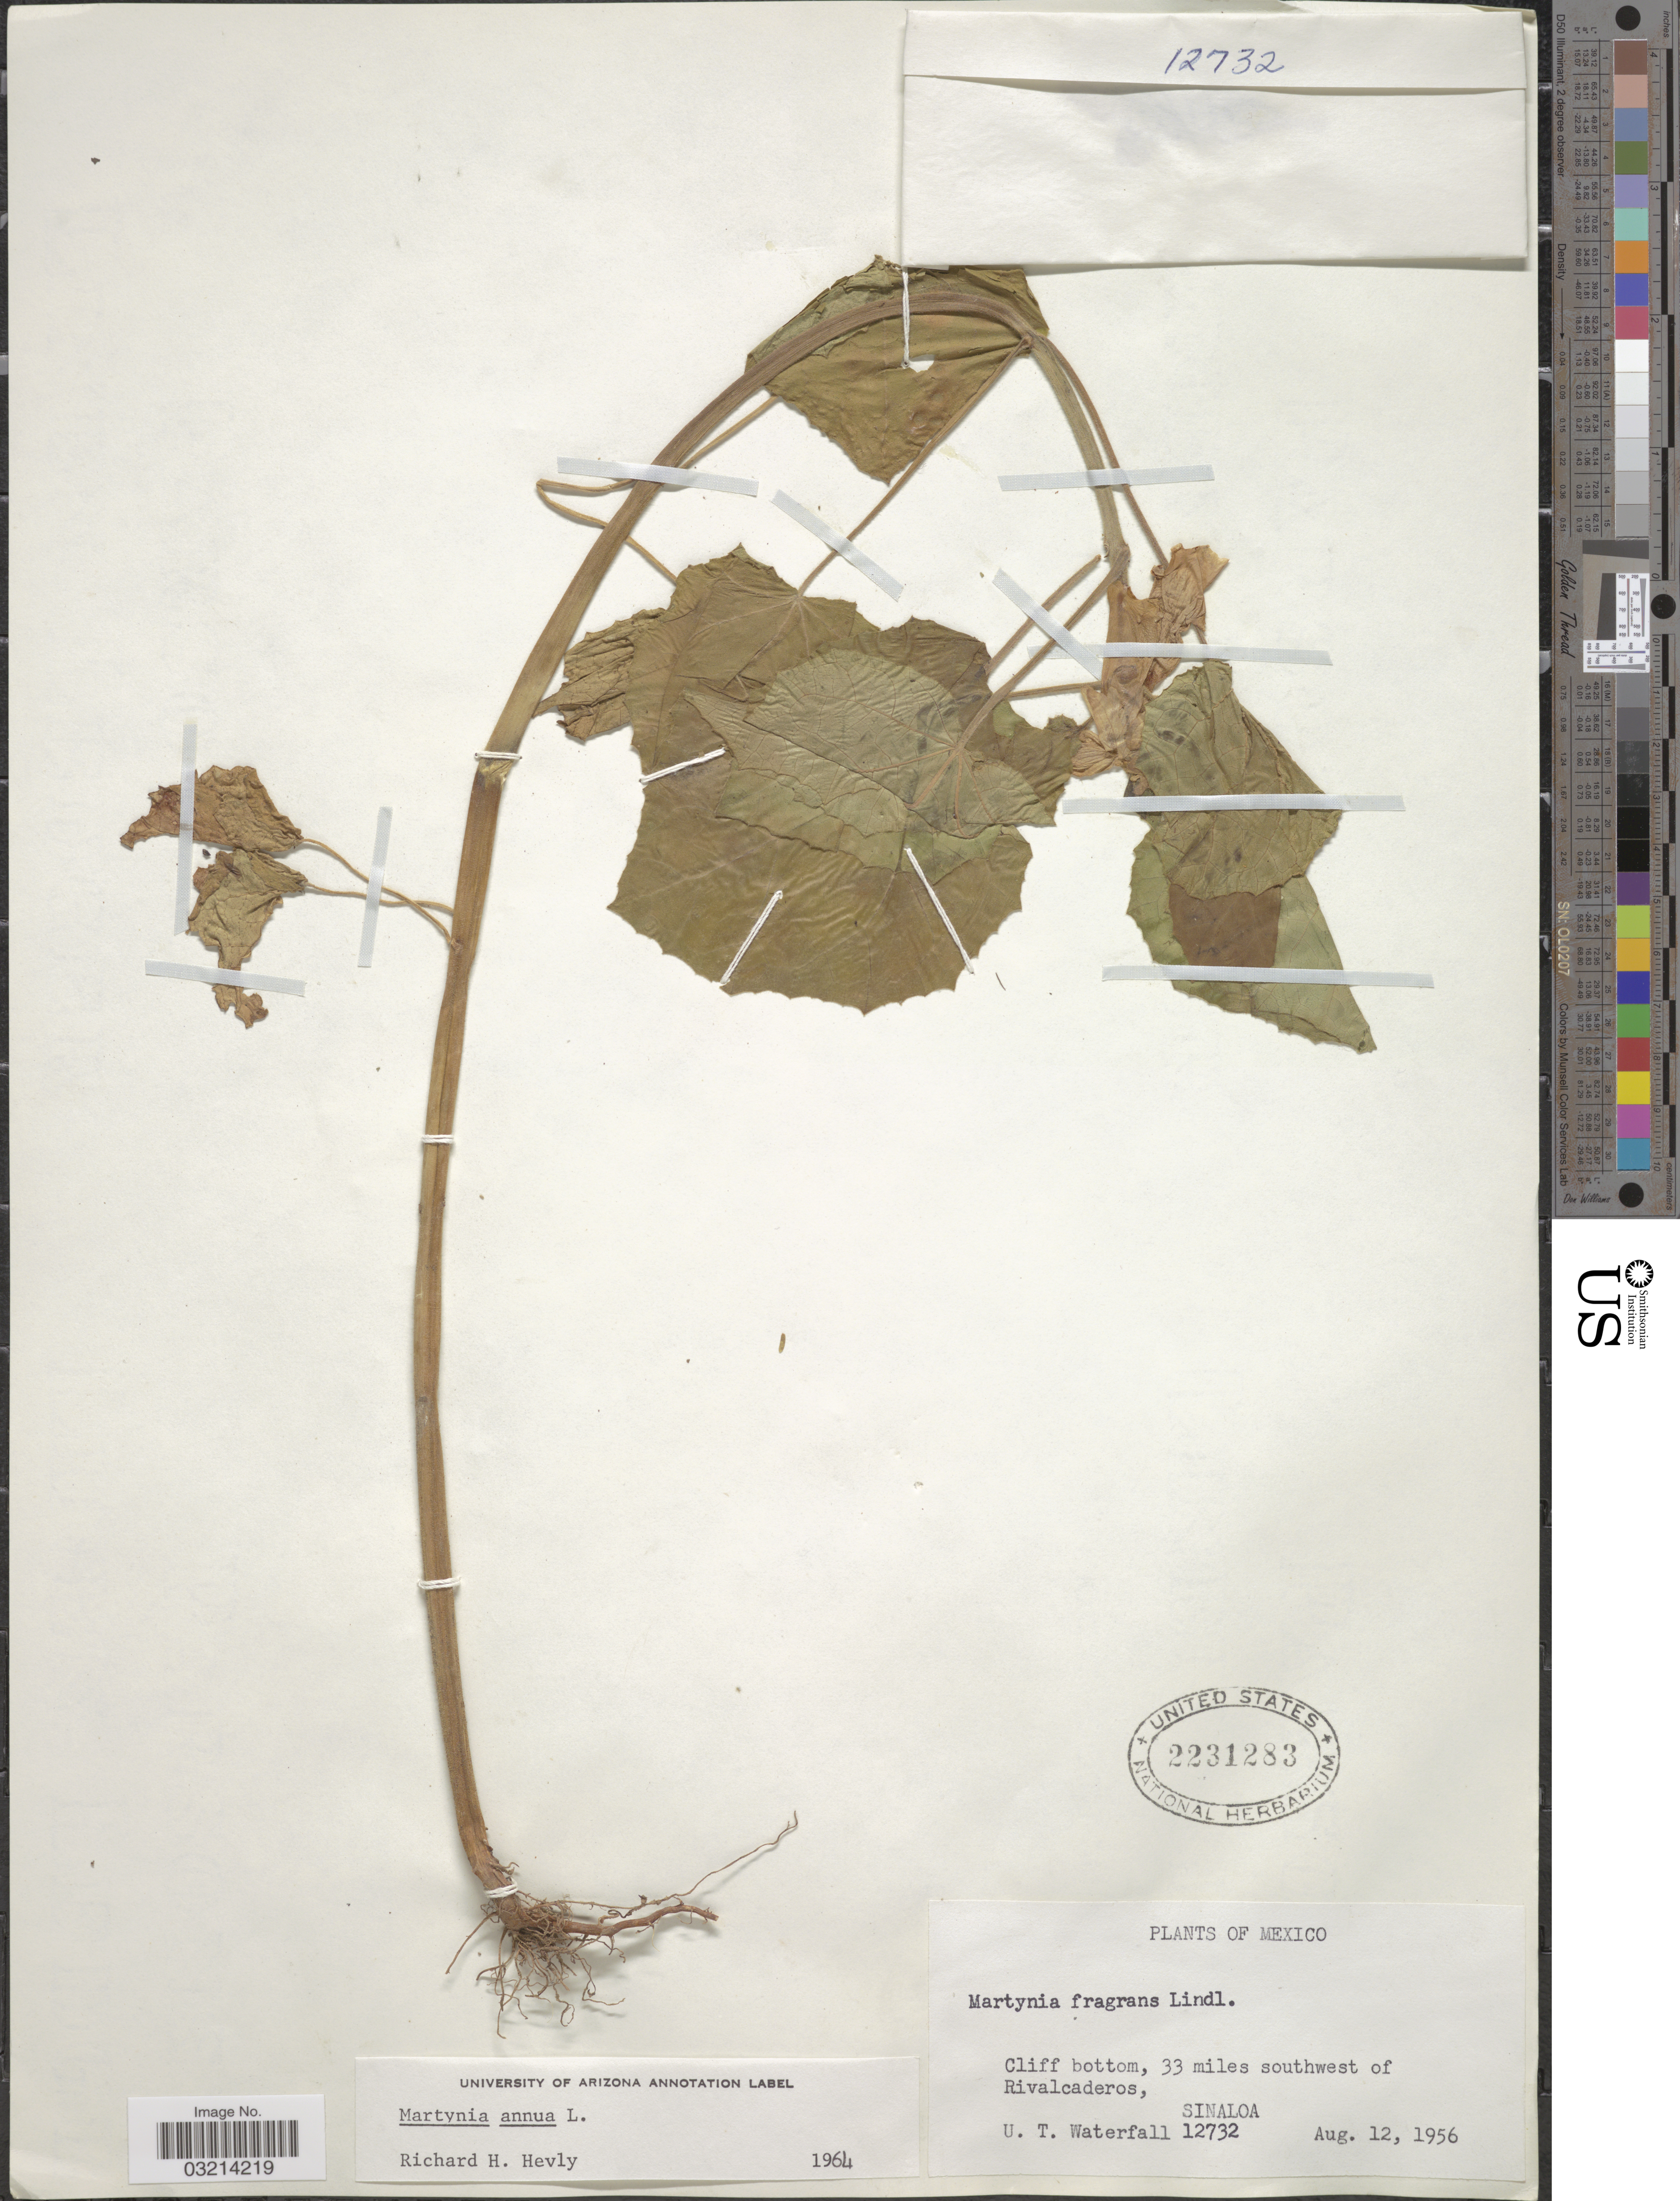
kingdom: Plantae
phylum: Tracheophyta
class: Magnoliopsida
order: Lamiales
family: Martyniaceae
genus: Martynia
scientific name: Martynia annua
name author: L.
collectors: U. T. Waterfall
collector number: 12732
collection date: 1956-08-12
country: Mexico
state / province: Sinaloa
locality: Cliff bottom, 33 miles southwest of Rivalcaderos.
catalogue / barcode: US 2231283